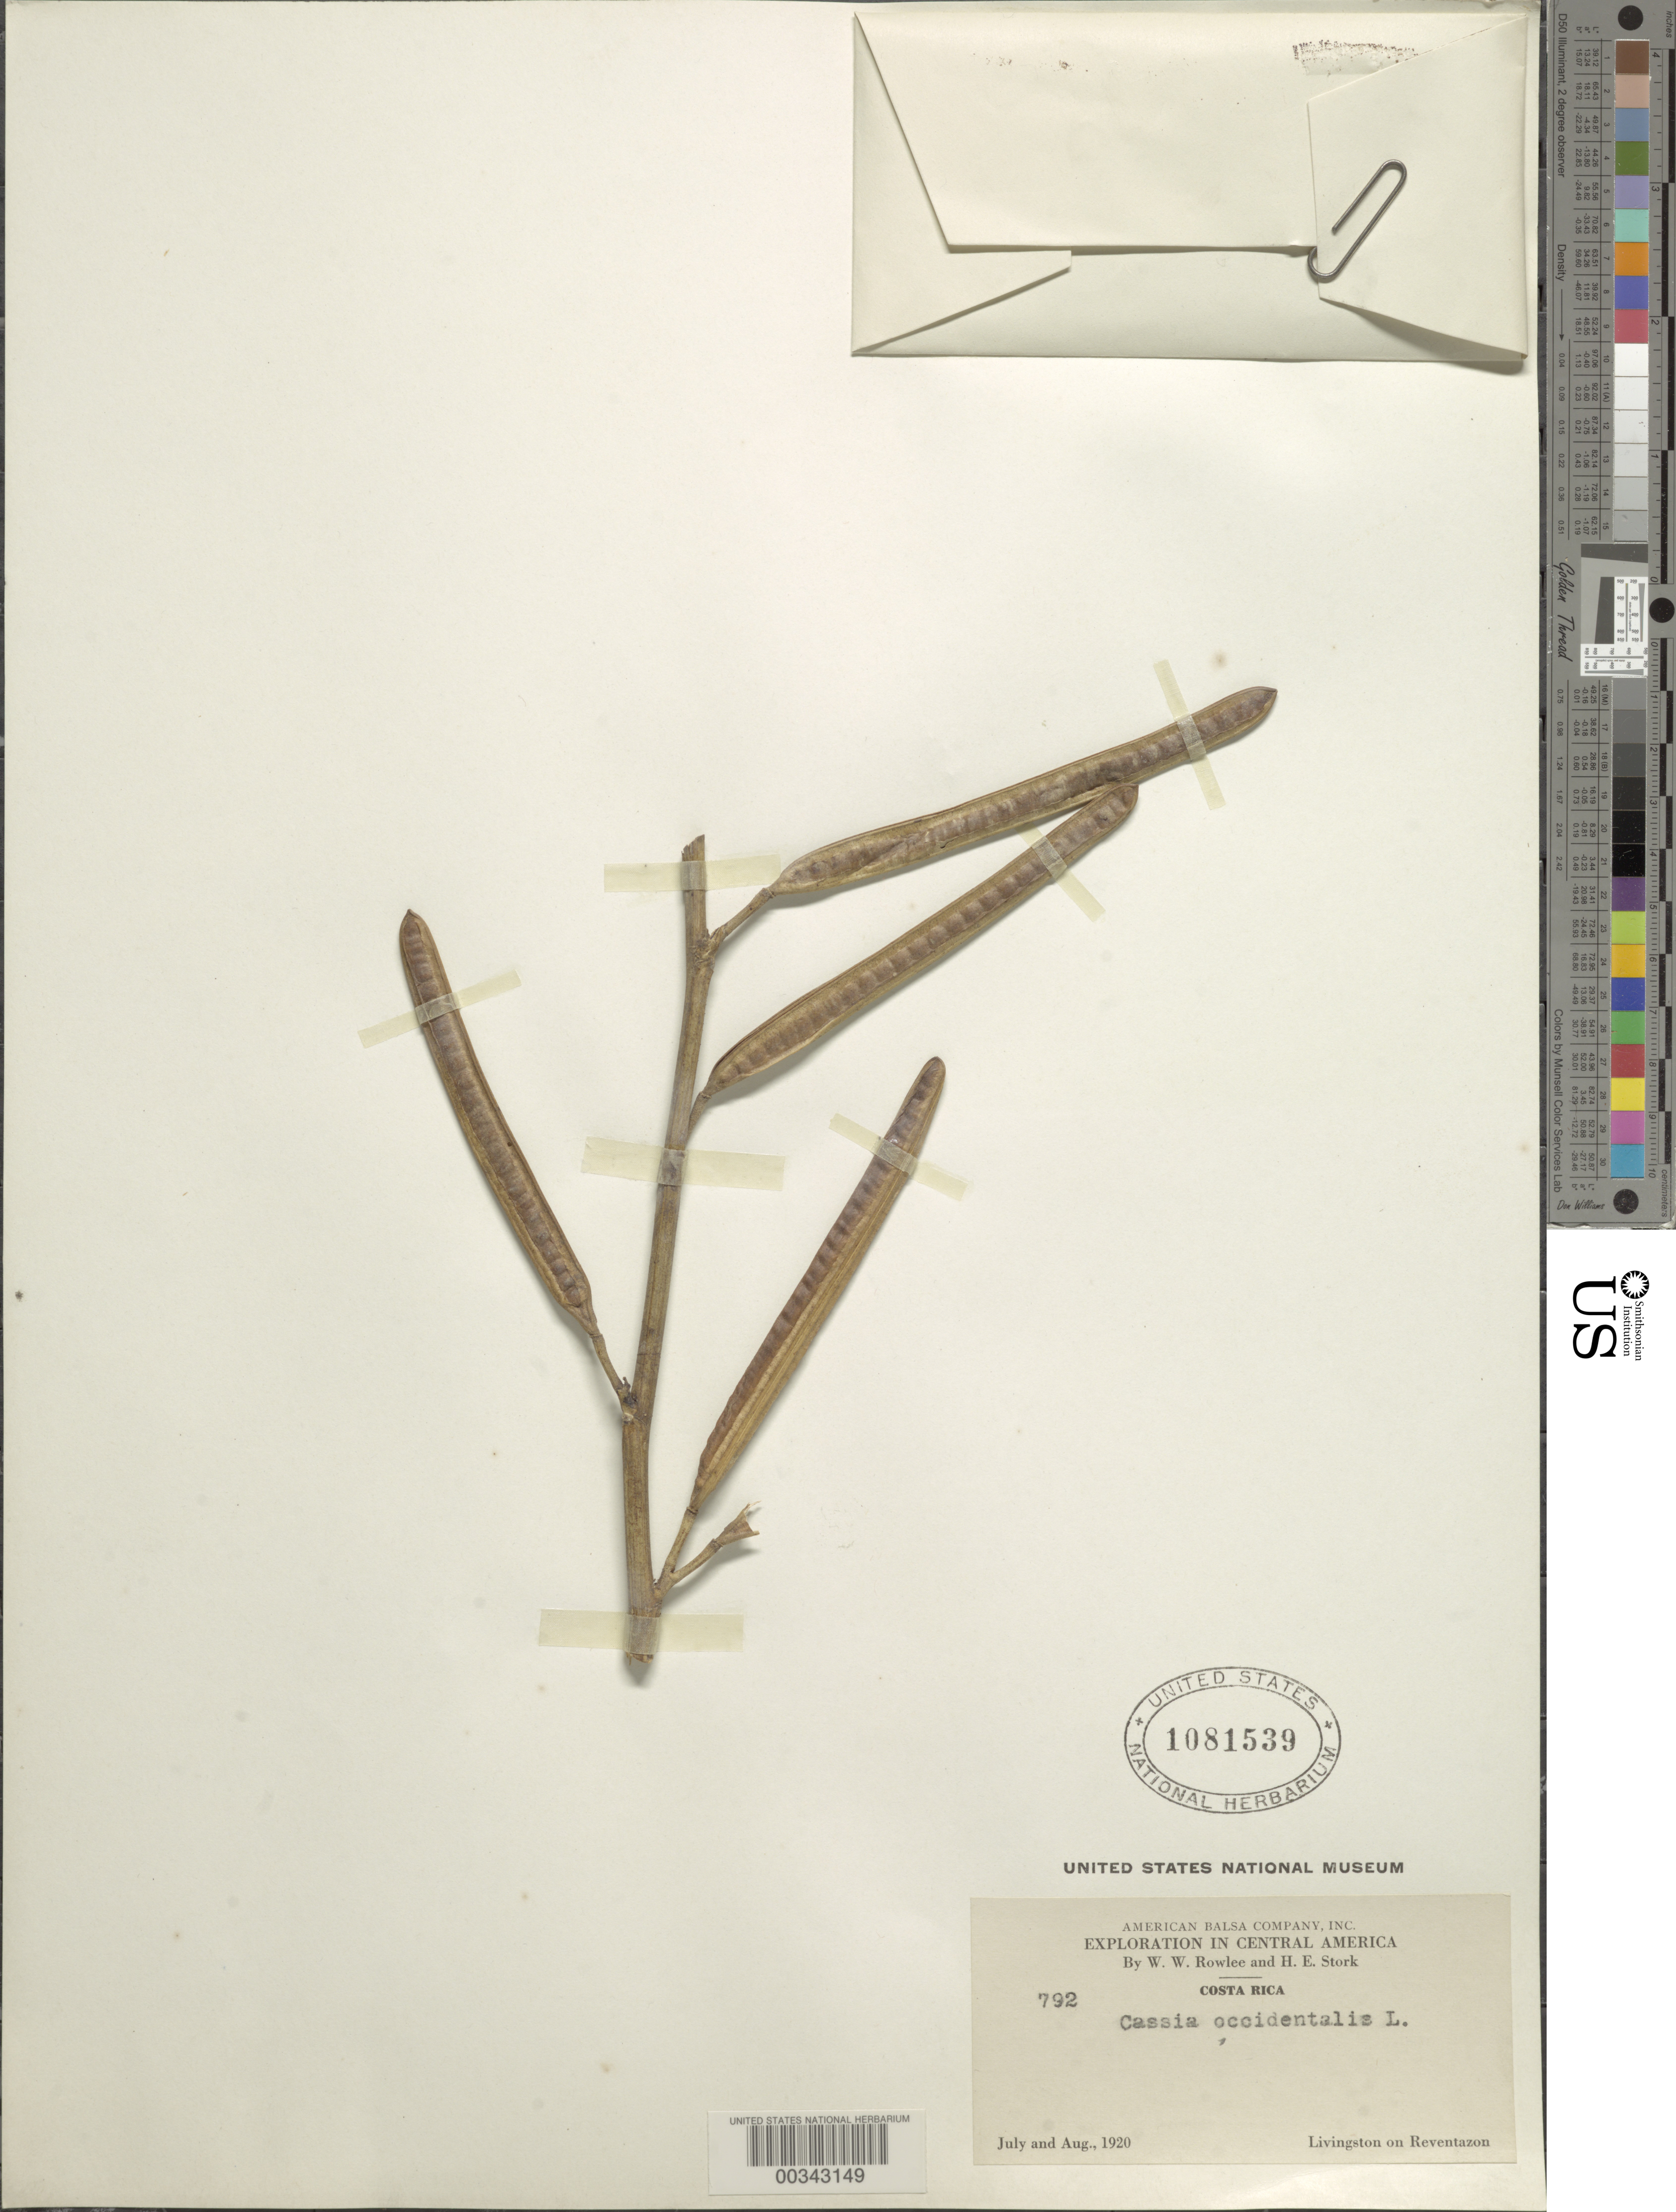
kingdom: Plantae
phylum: Tracheophyta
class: Magnoliopsida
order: Fabales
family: Fabaceae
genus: Senna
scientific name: Senna occidentalis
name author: (L.) Link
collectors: W. W. Rowlee & H. E. Stork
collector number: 792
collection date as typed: Jul 1920 to -- Aug 1920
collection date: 1920-07/1920-08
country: Costa Rica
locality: Livingston on Reventazon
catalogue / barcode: US 1081539